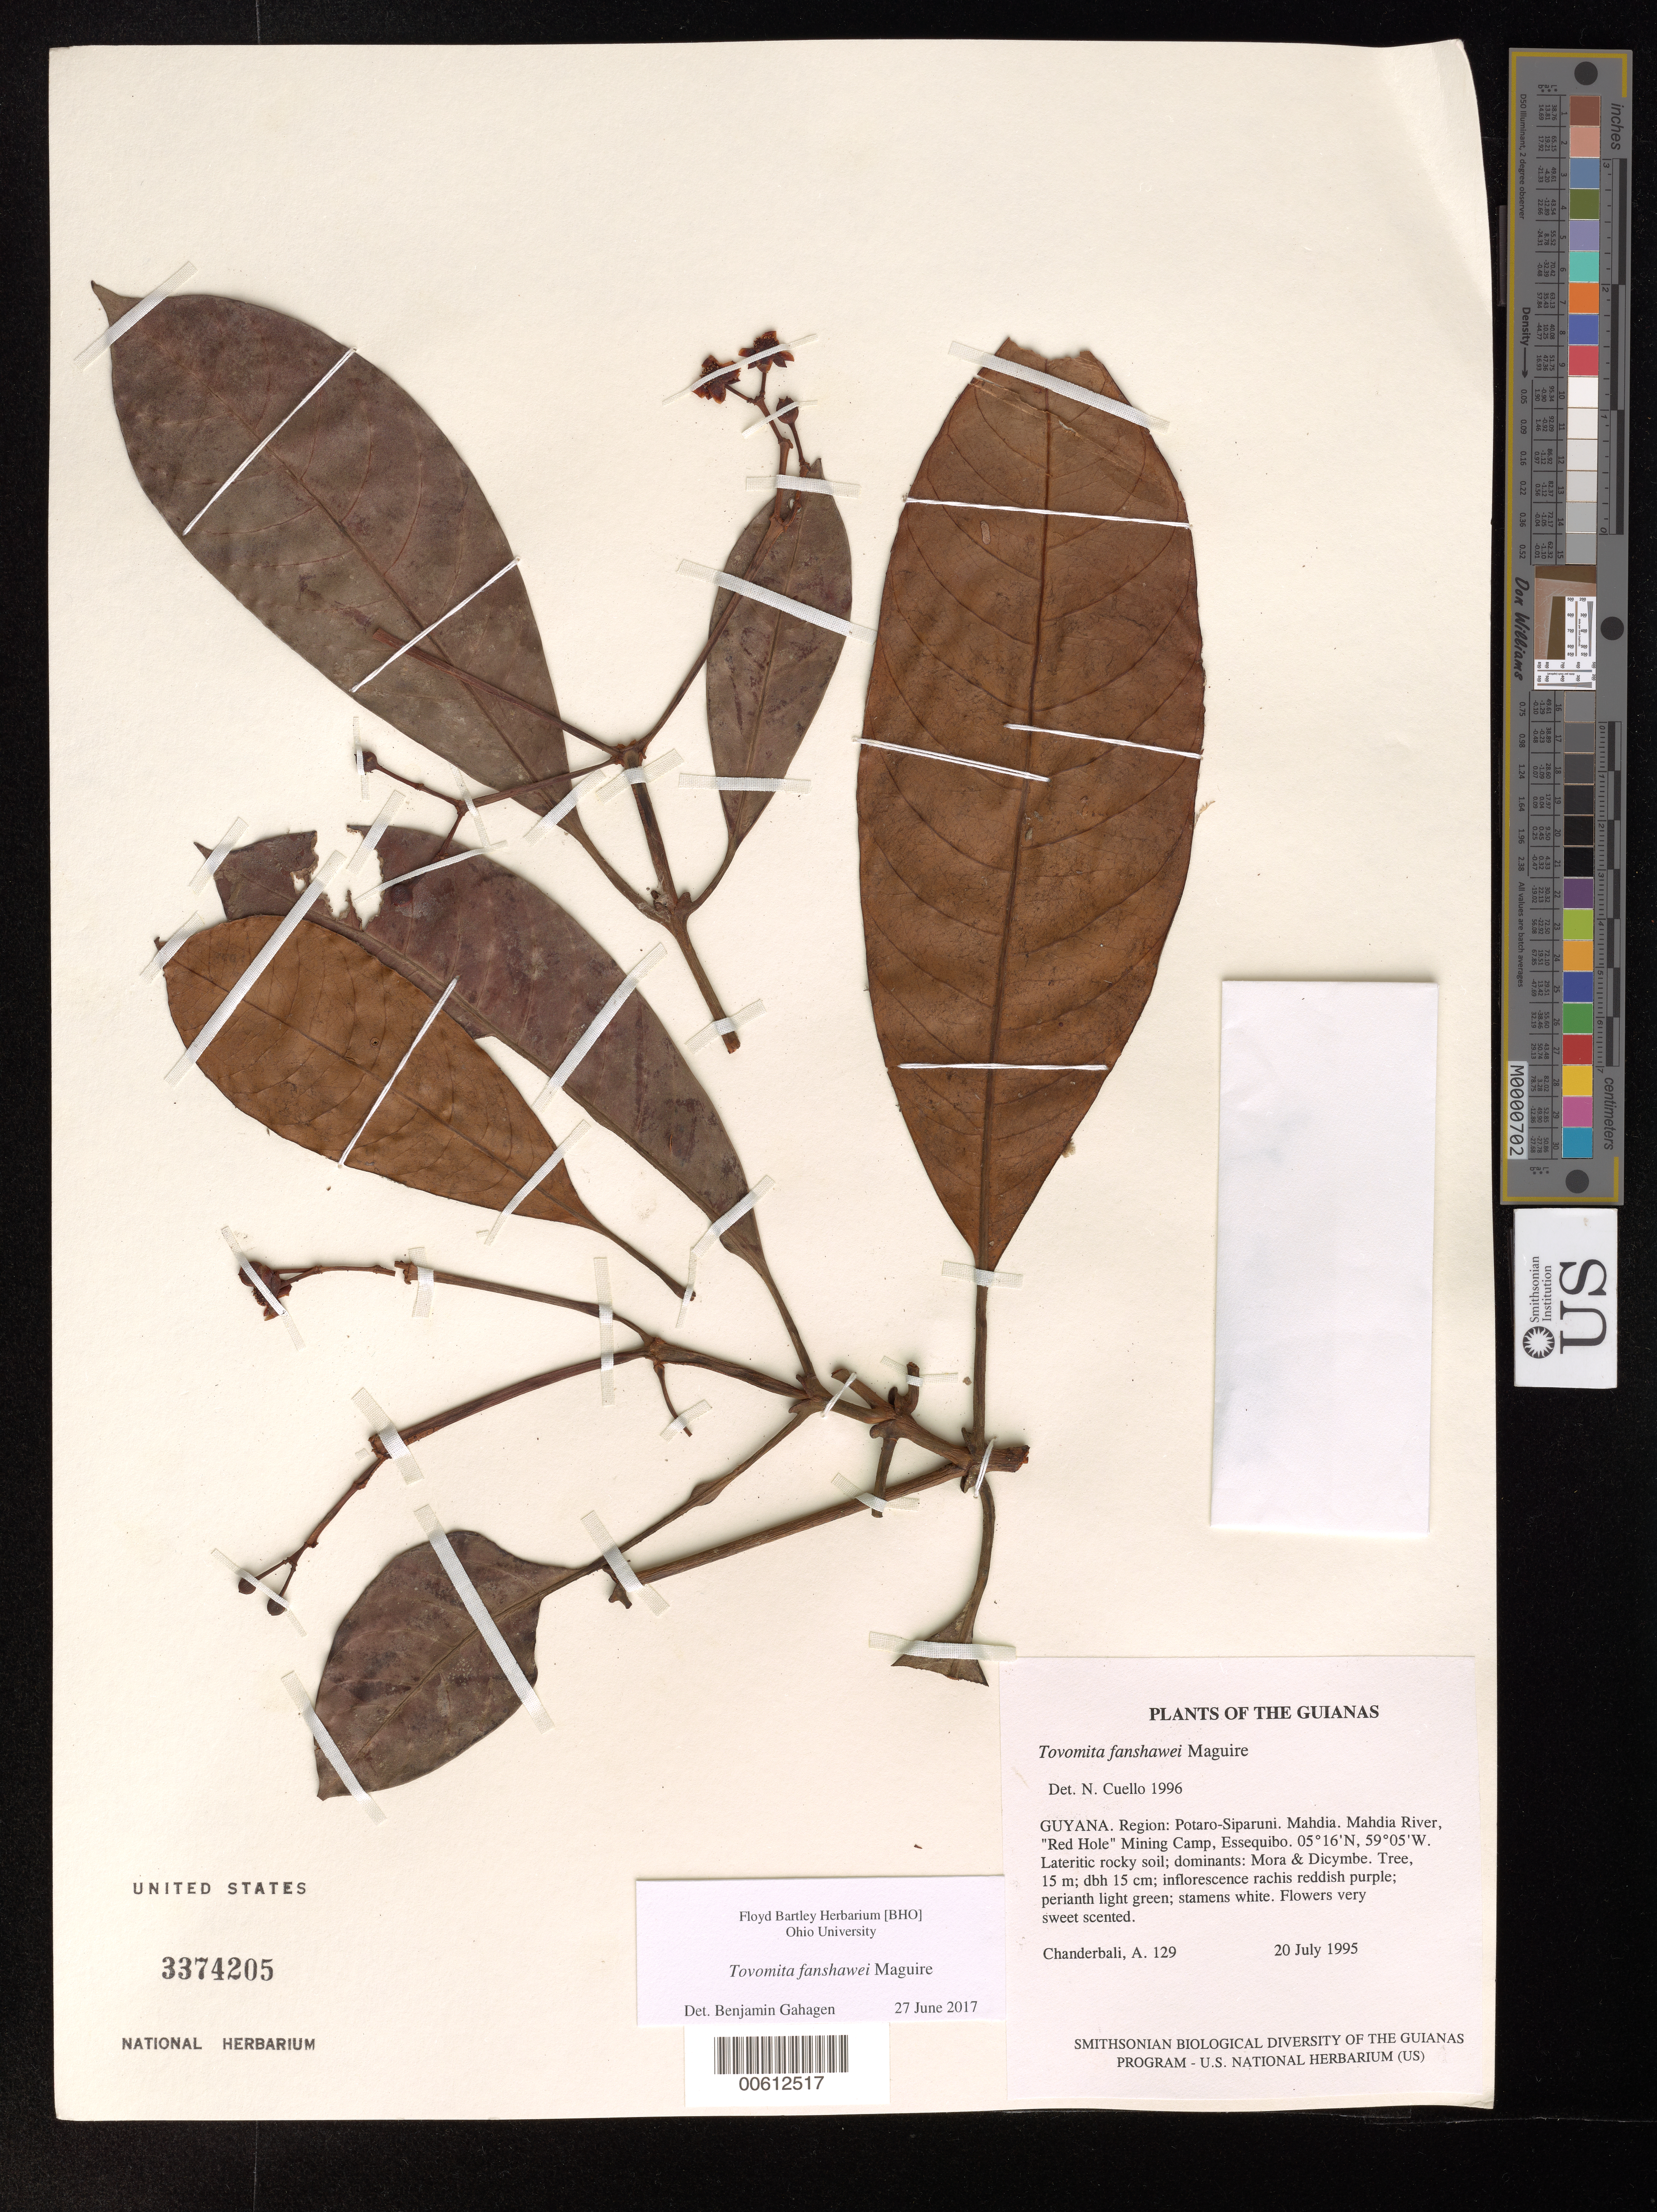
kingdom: Plantae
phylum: Tracheophyta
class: Magnoliopsida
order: Malpighiales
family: Clusiaceae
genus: Tovomita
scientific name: Tovomita fanshawei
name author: Maguire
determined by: Cuello, Nidia L.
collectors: A. S. Chanderbali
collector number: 129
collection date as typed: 20 July 1995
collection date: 1995-07-20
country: Guyana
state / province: Potaro-Siparuni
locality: Mahdia. Mahdia River, "Red Hole" Mining Camp, Essequibo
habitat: Lateritic rocky soil; dominants: Mora & Dicymbe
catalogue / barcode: US 3374205